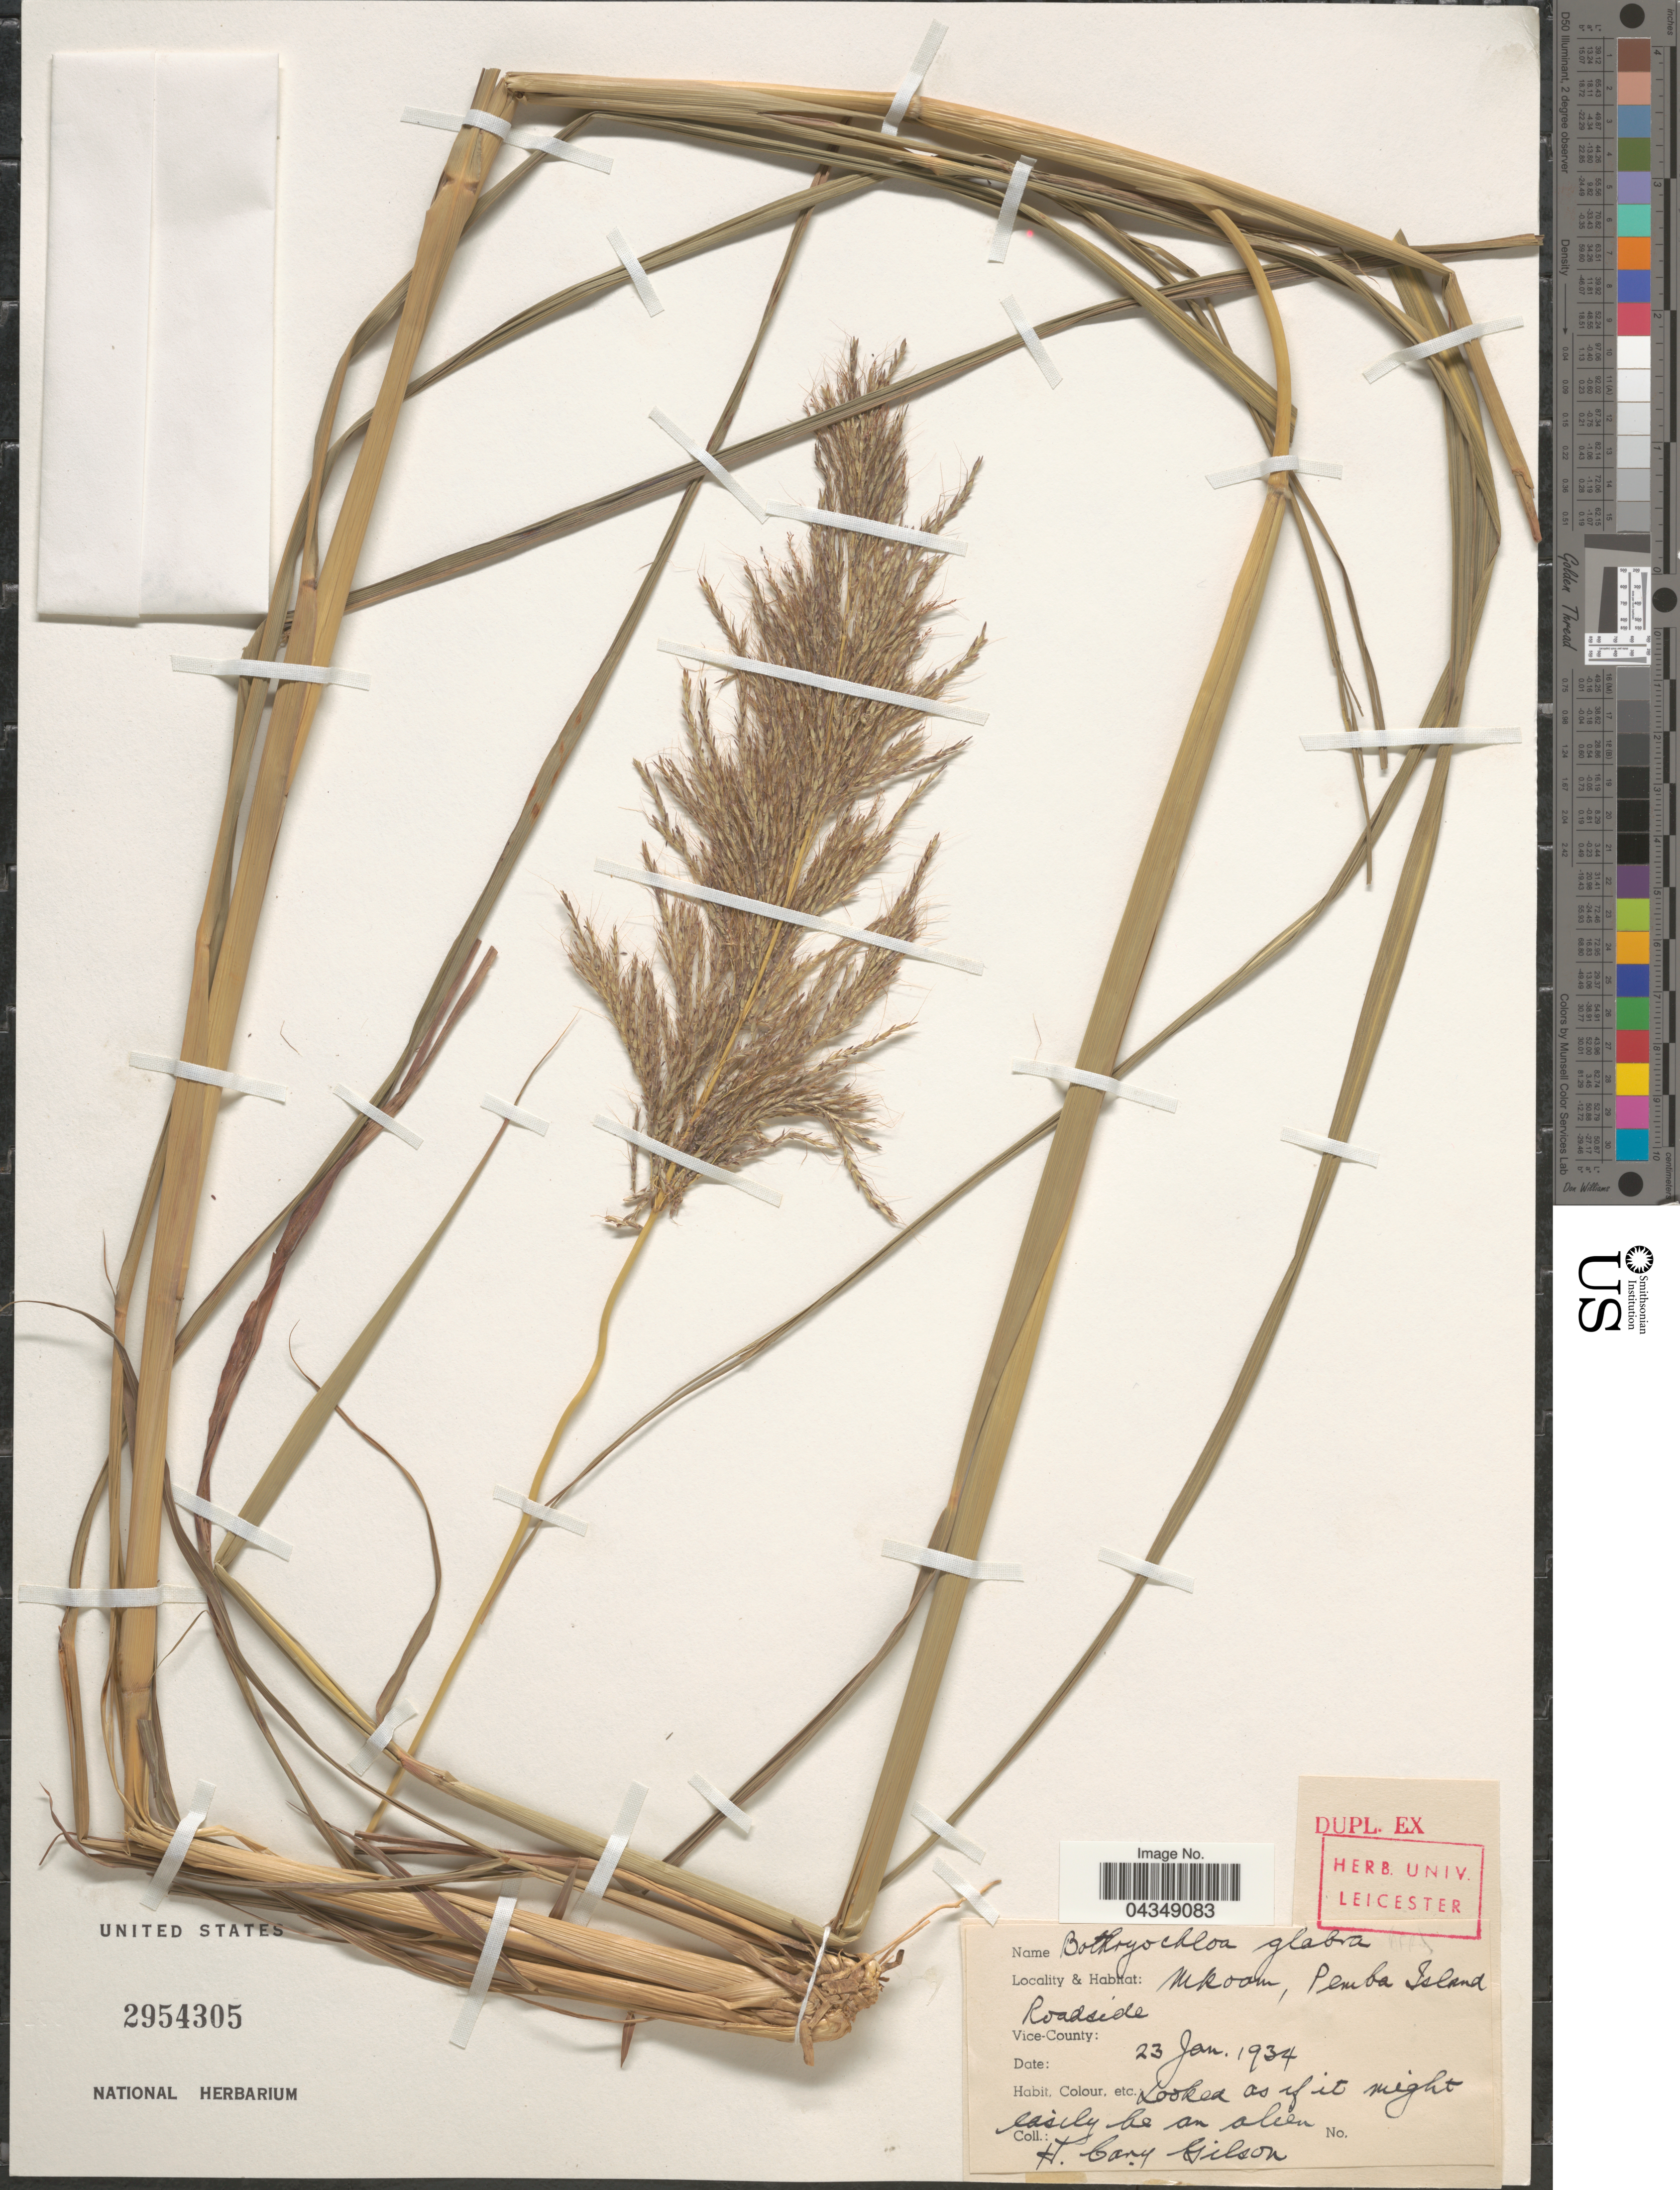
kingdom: Plantae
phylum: Tracheophyta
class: Liliopsida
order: Poales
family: Poaceae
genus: Bothriochloa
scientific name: Bothriochloa bladhii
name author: (Retz.) S.T. Blake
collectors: H. Gilson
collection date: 1934-01-23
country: Tanzania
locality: Mkoom, Pemba Island.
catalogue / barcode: US 2954305